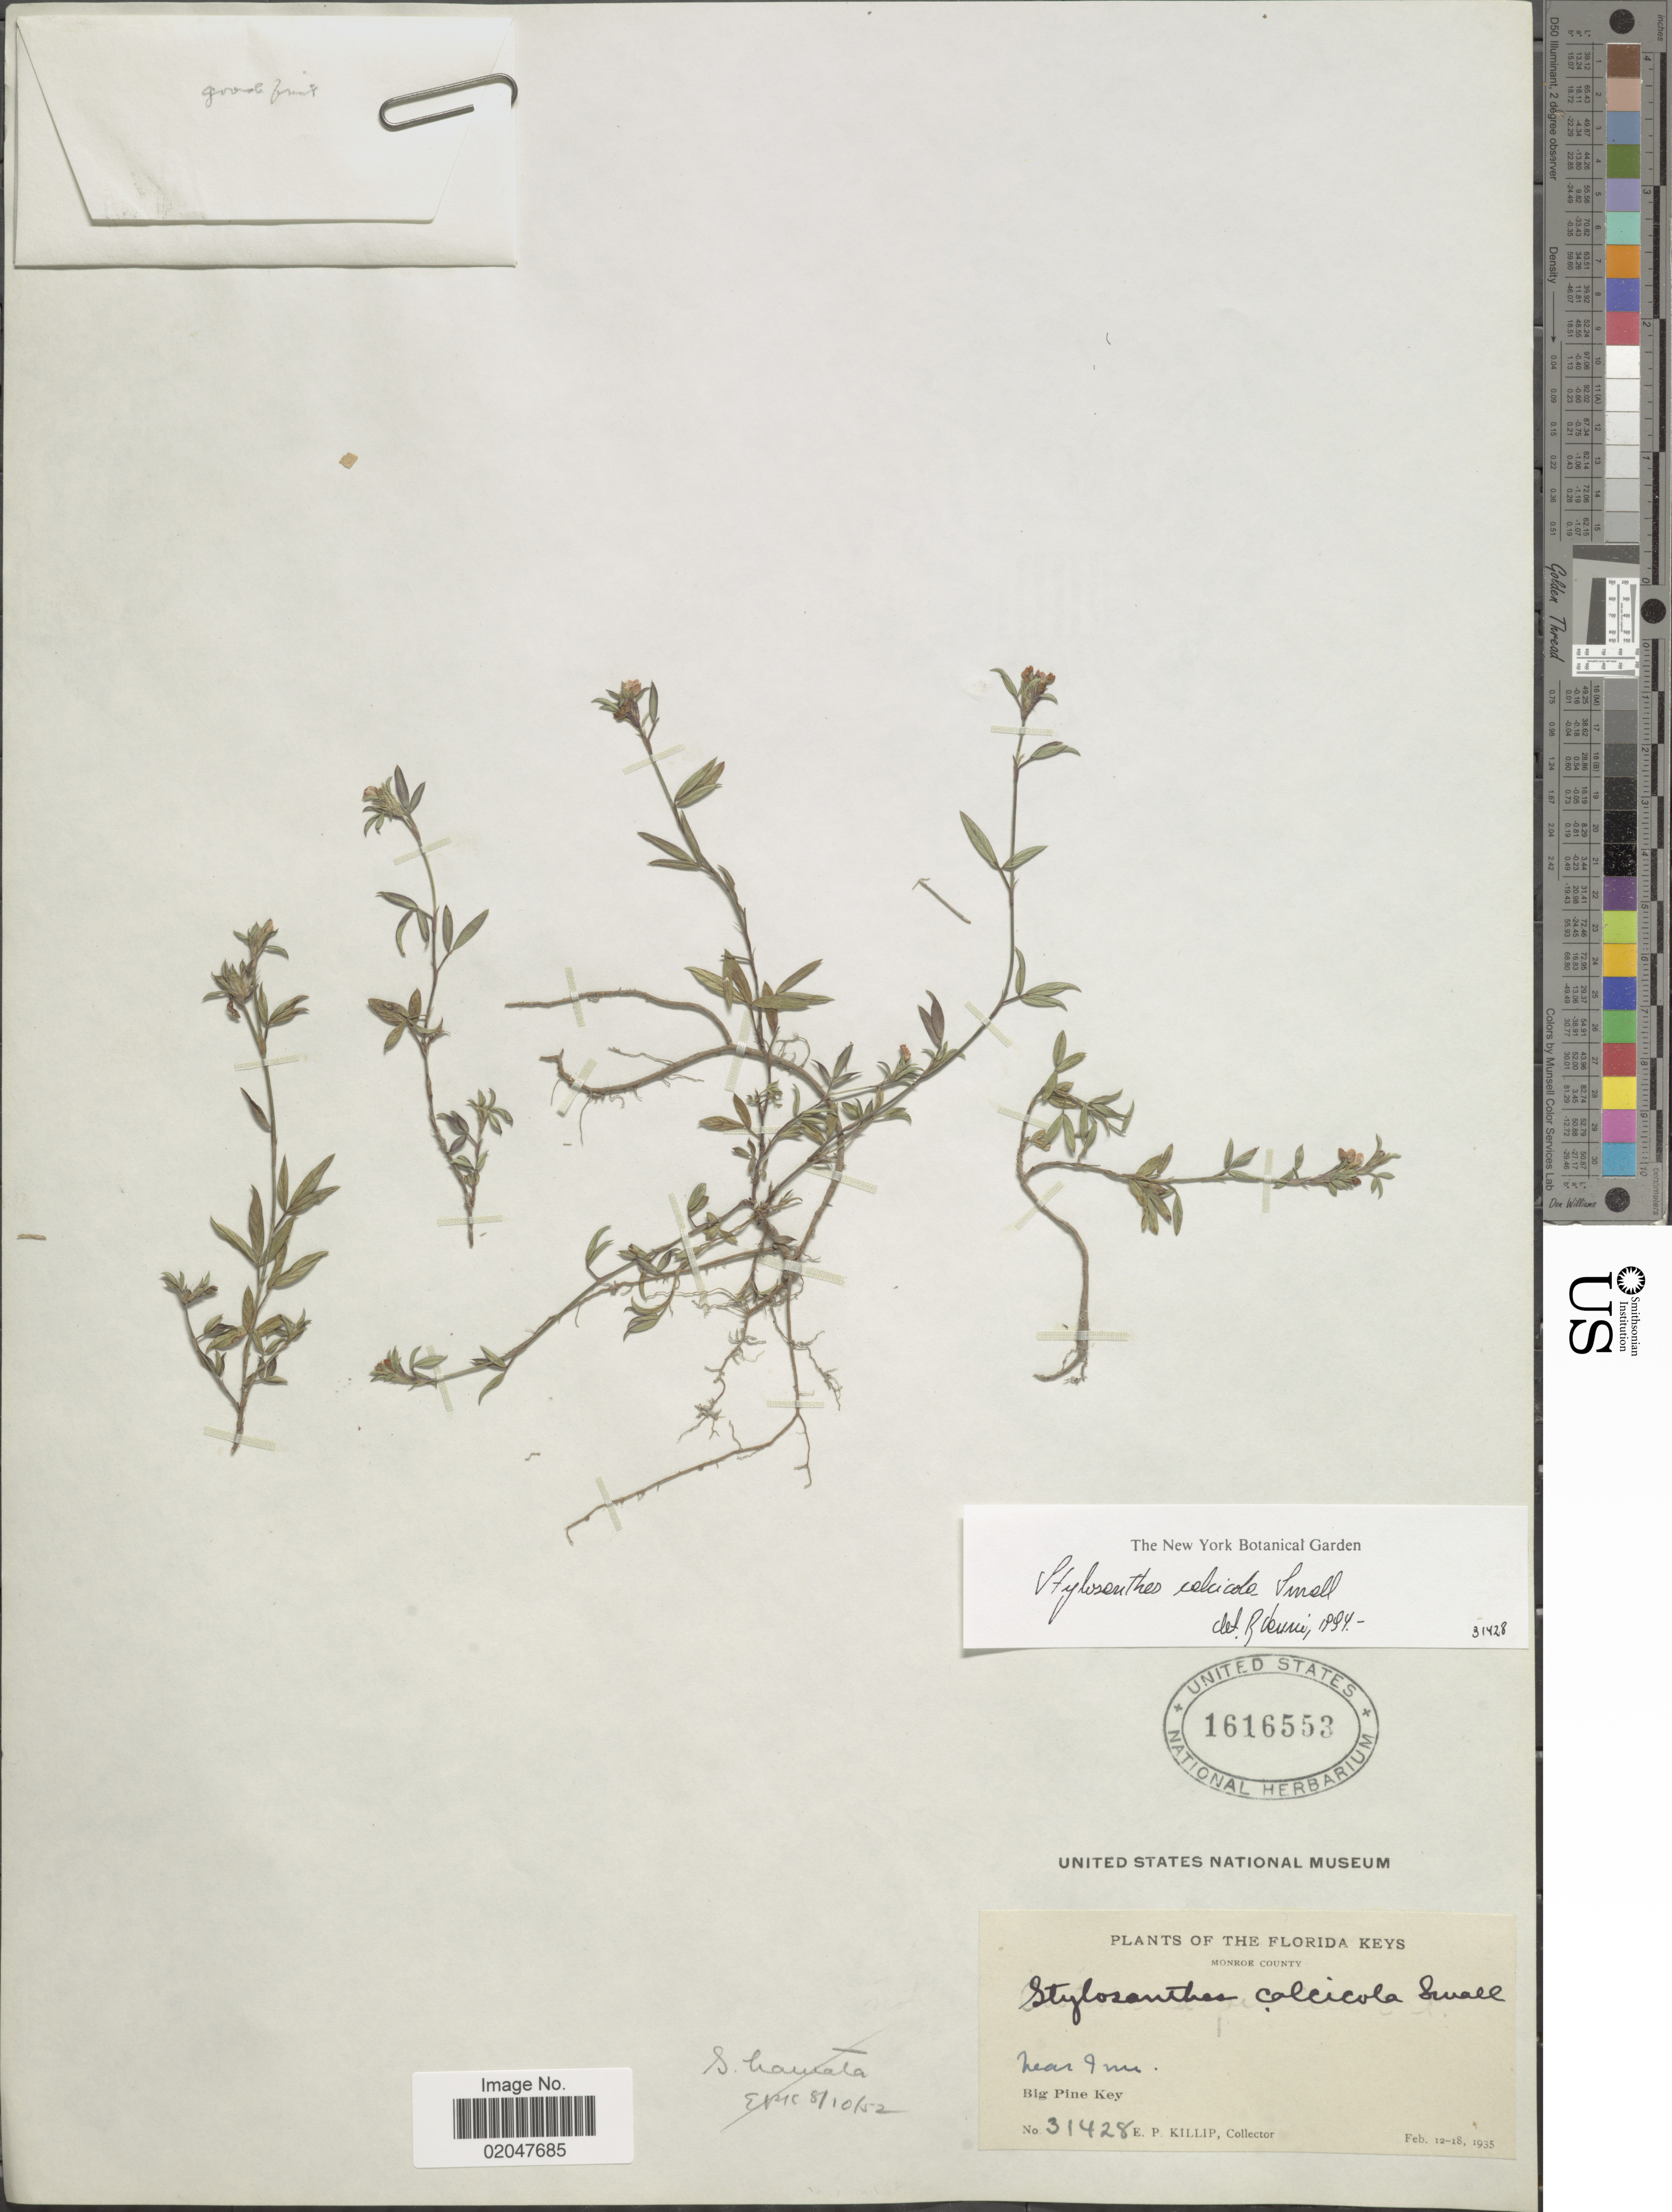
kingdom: Plantae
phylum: Tracheophyta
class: Magnoliopsida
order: Fabales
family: Fabaceae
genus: Stylosanthes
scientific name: Stylosanthes calcicola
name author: Small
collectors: E. P. Killip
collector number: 31428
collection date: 1935-02-12/1935-02-18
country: United States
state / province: Florida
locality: Forida Keys, Monroe County, near Inn, Big Pine Key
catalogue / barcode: US 1616553